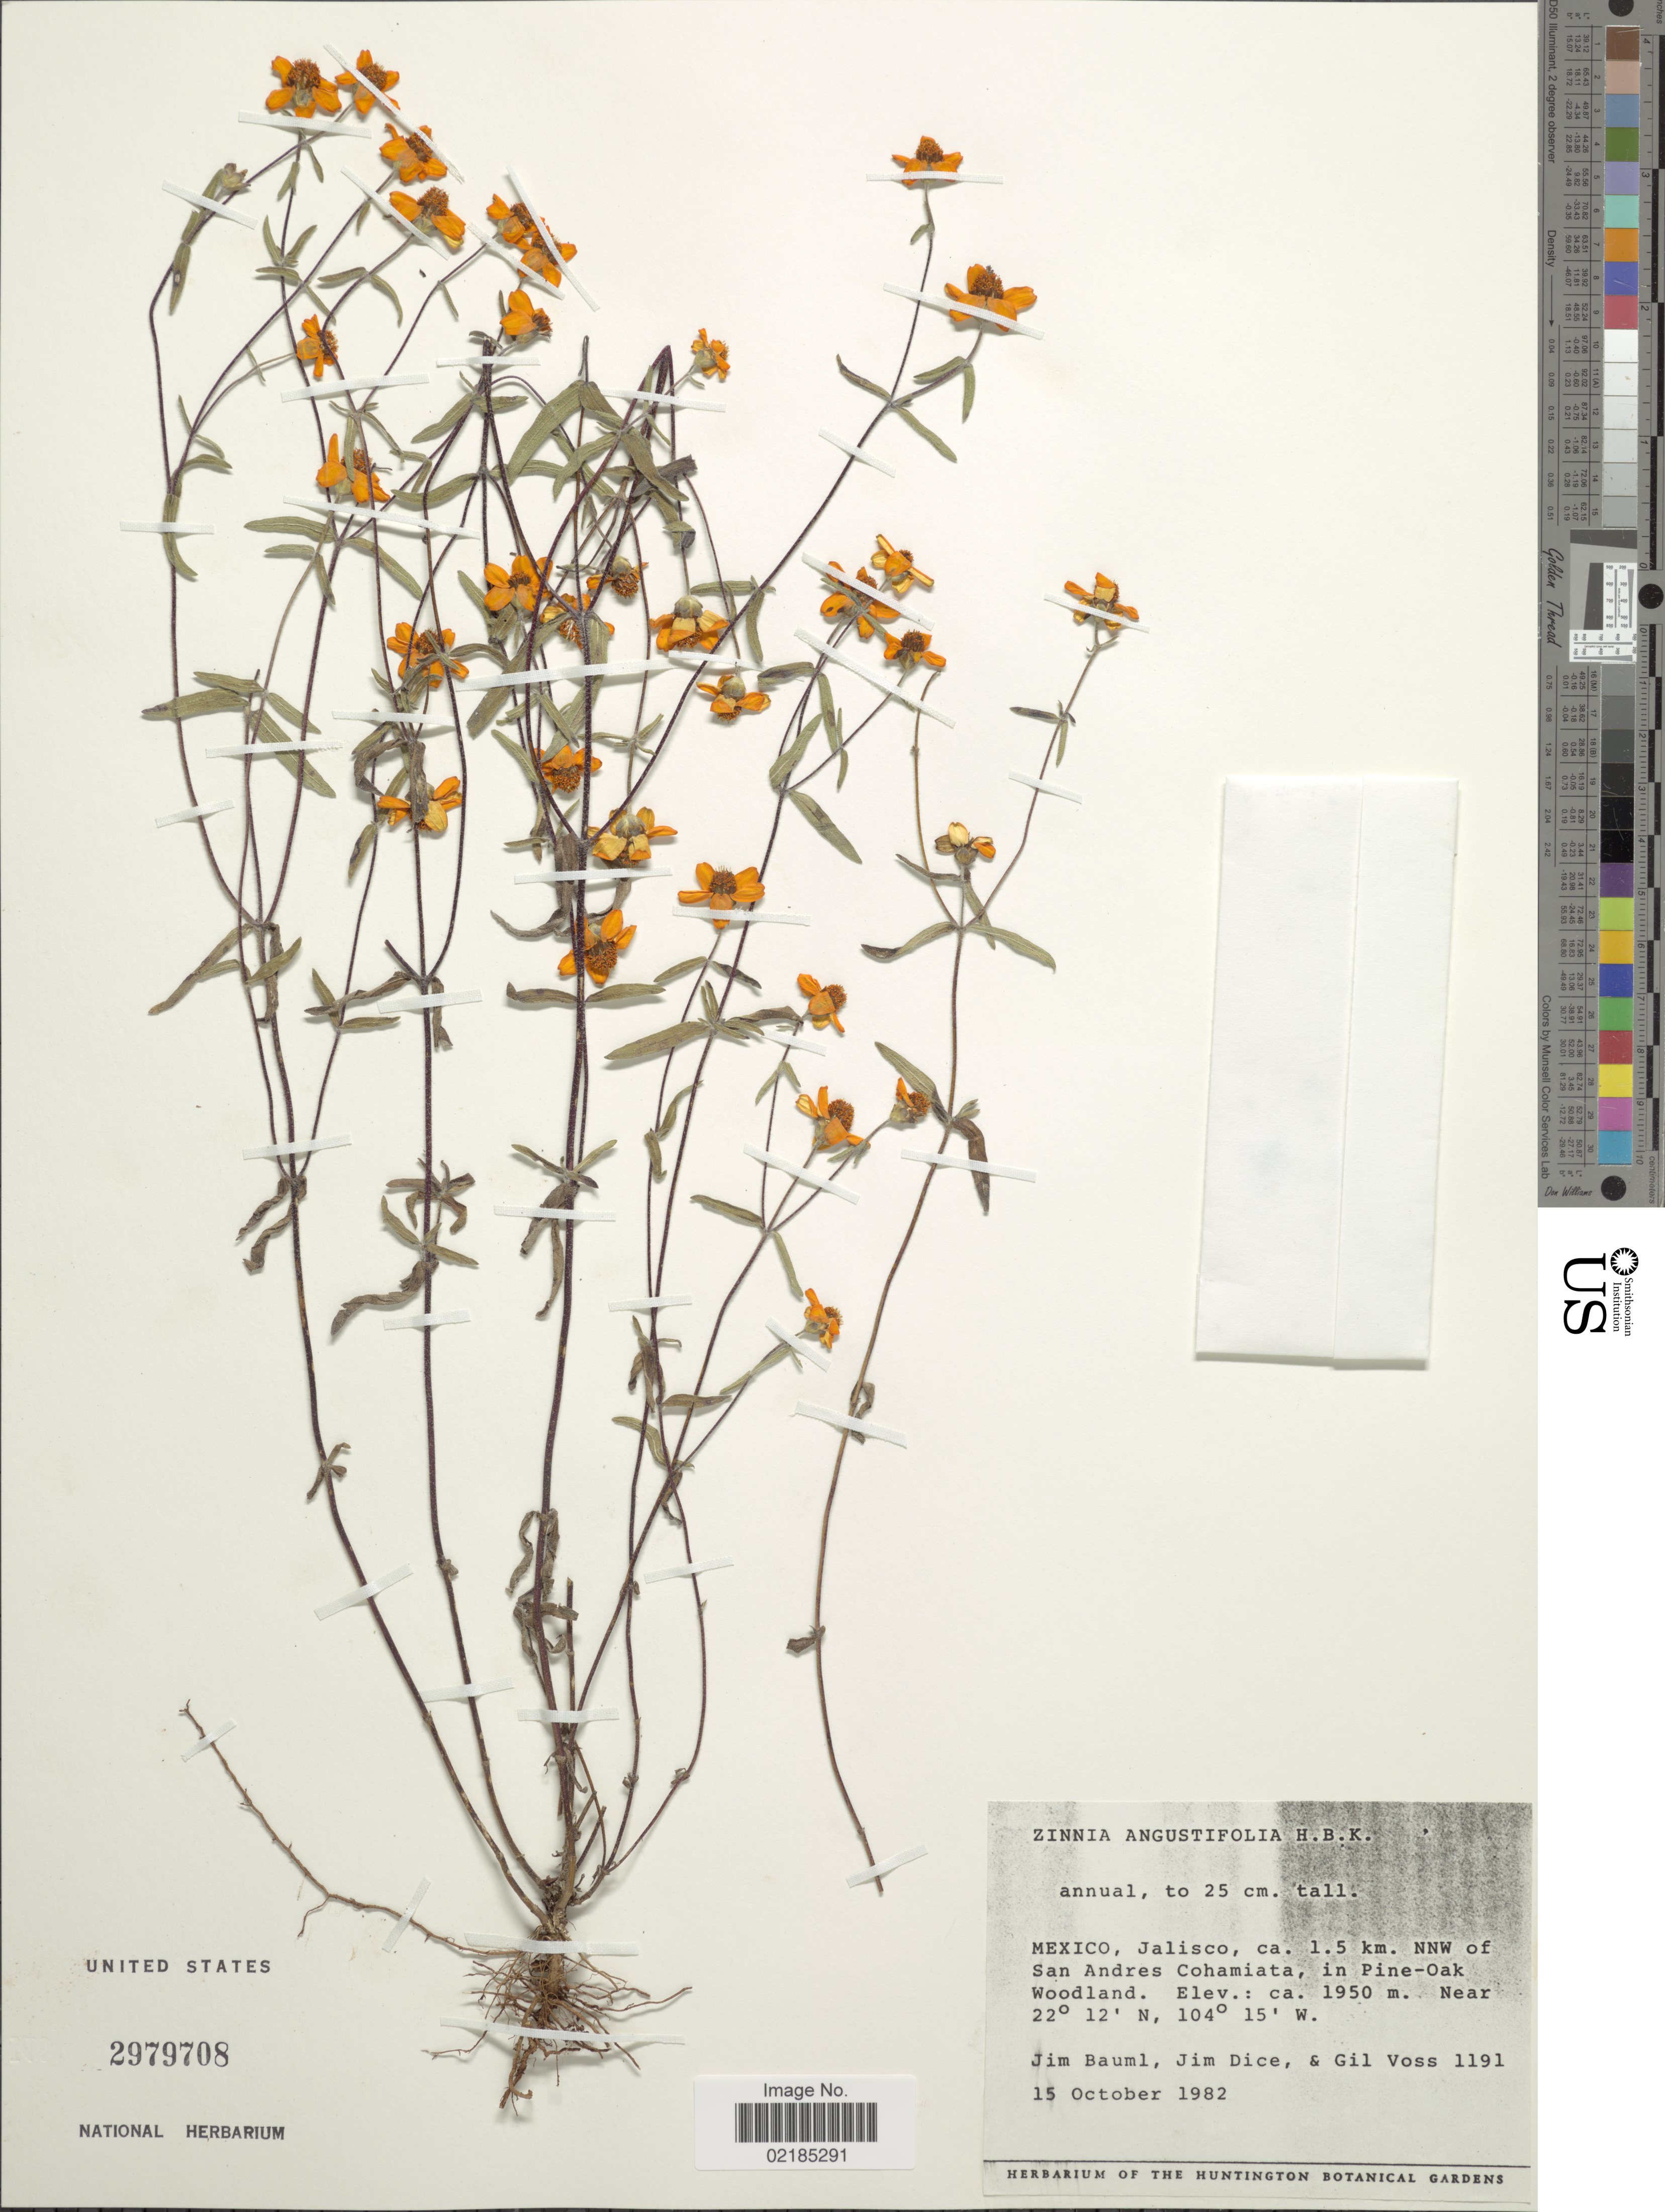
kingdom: Plantae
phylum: Tracheophyta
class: Magnoliopsida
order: Asterales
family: Asteraceae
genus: Zinnia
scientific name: Zinnia angustifolia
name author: Kunth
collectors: J. Bauml, J. Dice & G. Voss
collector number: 1191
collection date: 1982-10-15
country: Mexico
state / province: Jalisco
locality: Ca. 1.5 km. NNW of San Andres Cochamiata,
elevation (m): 1950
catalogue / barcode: US 2979708